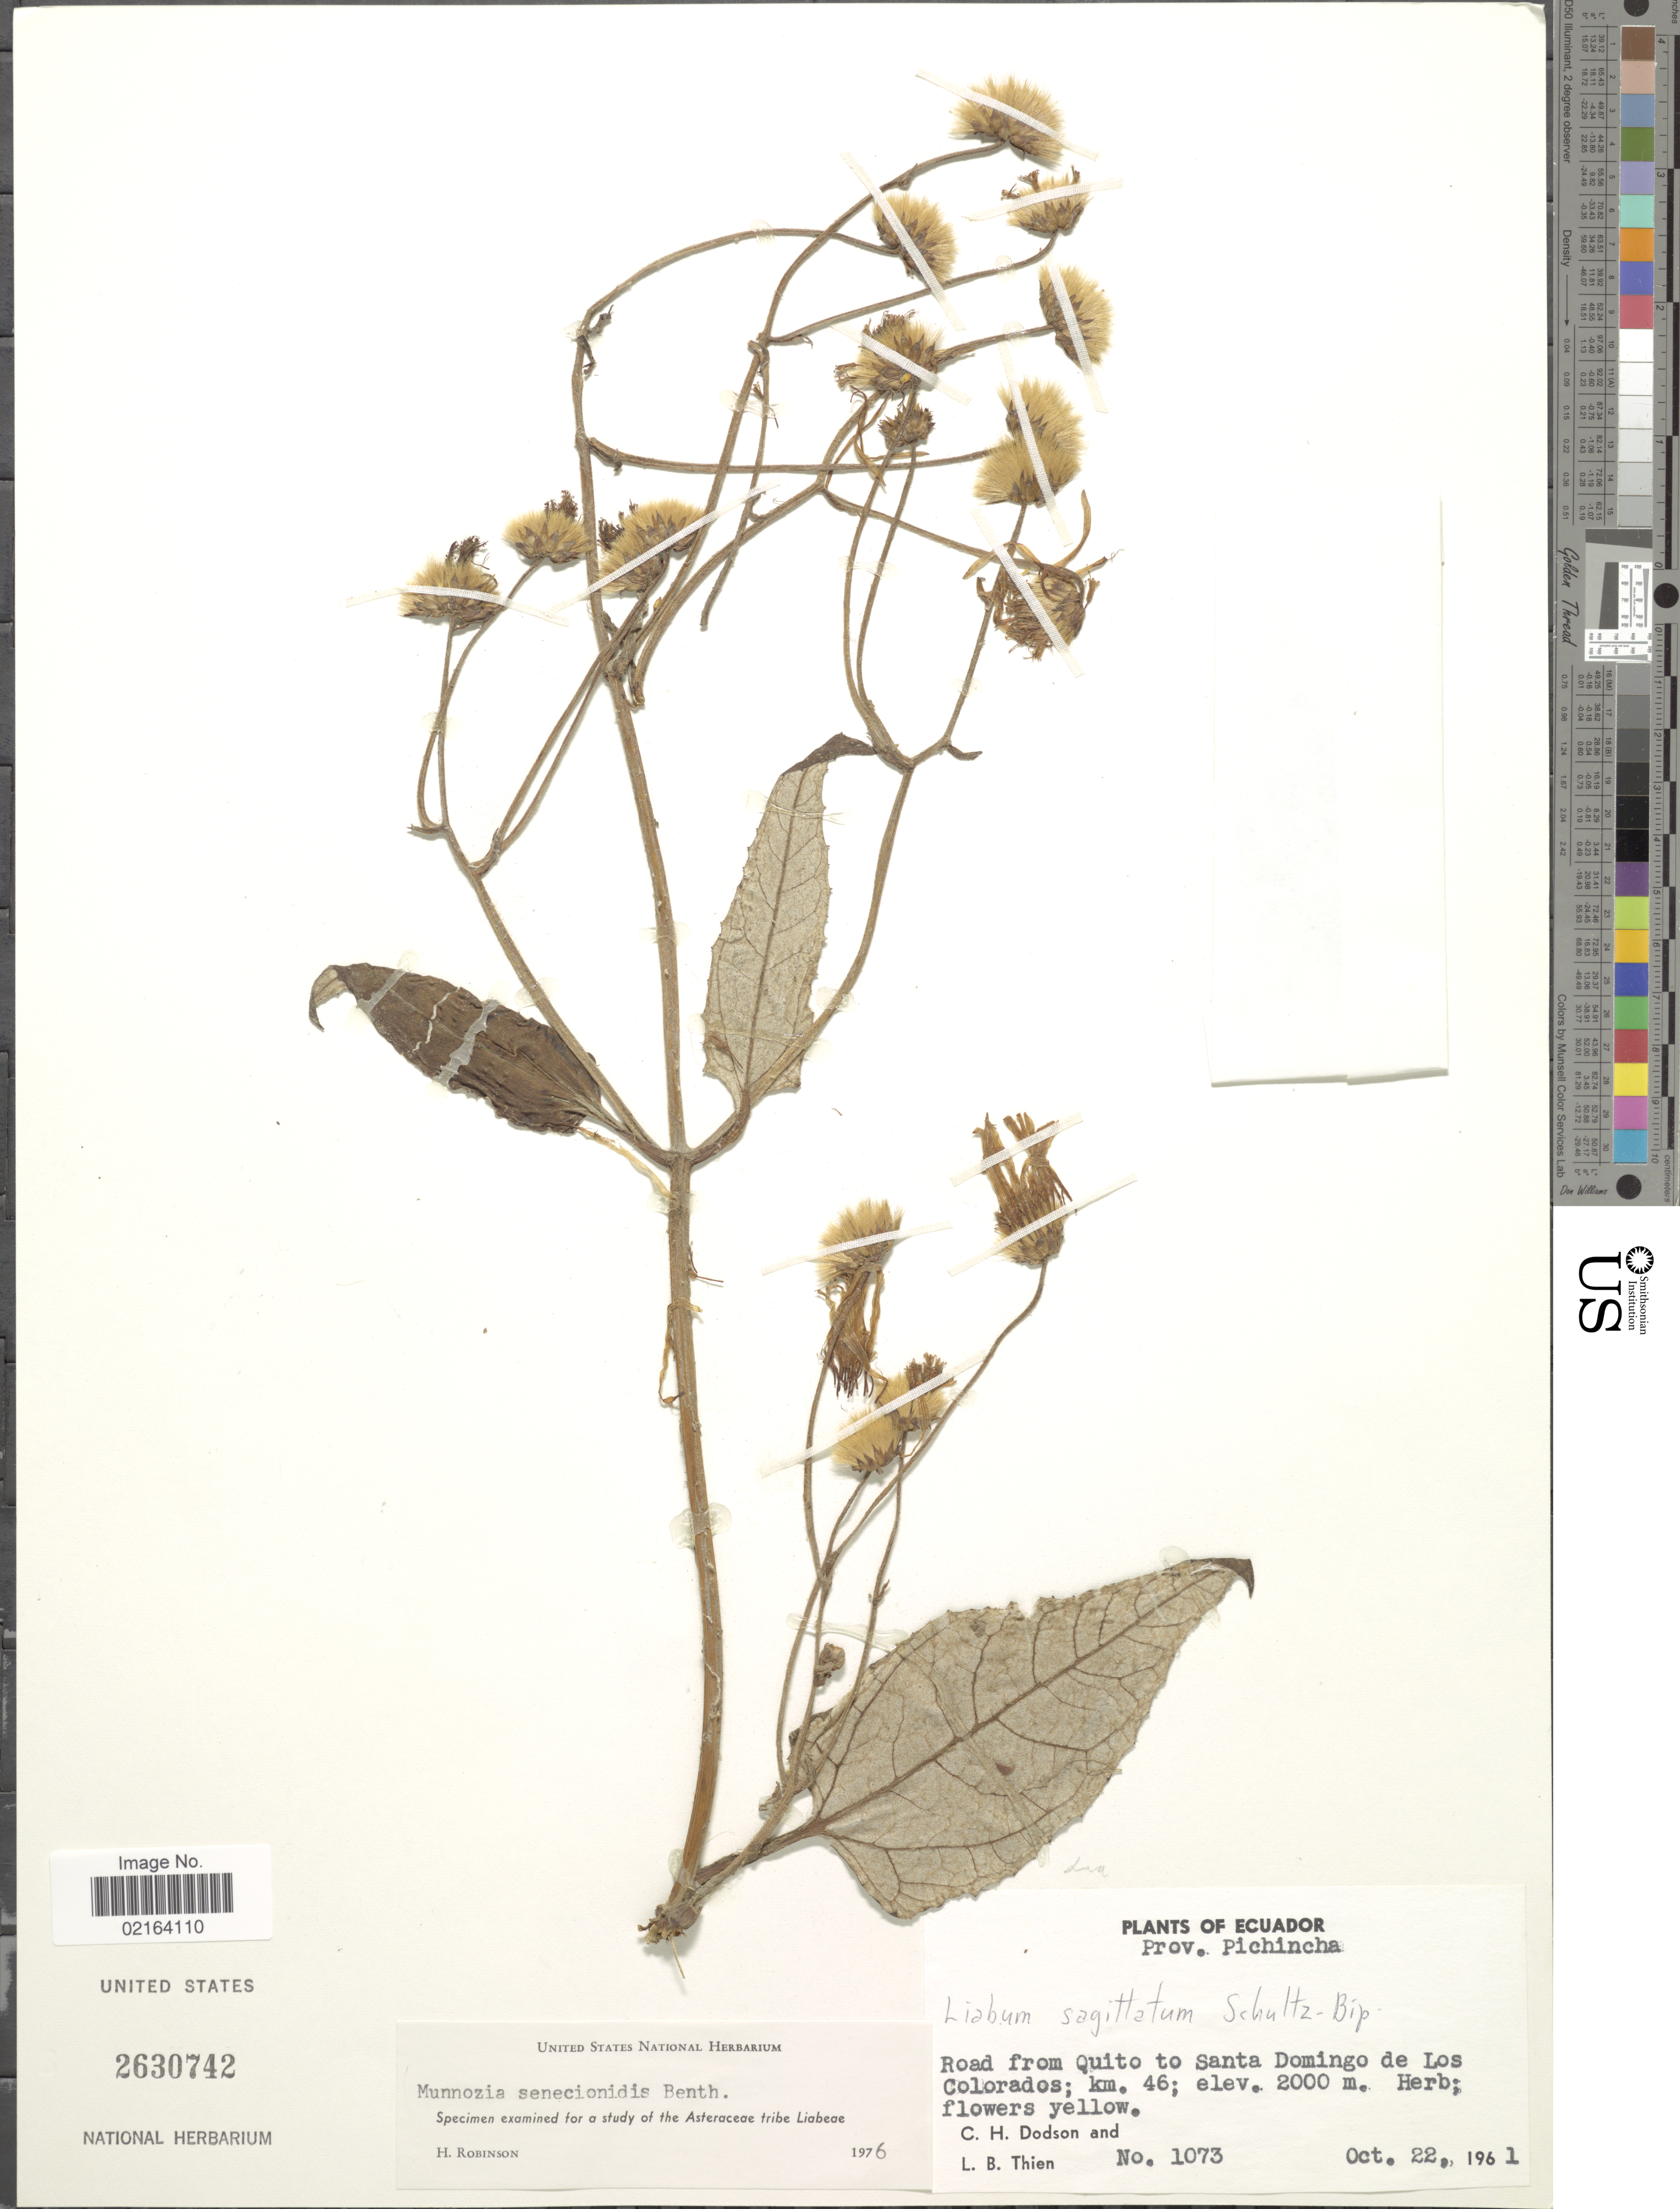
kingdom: Plantae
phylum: Tracheophyta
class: Magnoliopsida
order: Asterales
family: Asteraceae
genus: Munnozia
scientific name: Munnozia senecionidis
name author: Benth.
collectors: C. H. Dodson & L. Thien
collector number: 1073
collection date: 1961-10-22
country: Ecuador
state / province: Pichincha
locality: Prov. Pichincha, Road from Quito to Santa Domingo de Los Colorados, km. 46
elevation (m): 2000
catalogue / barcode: US 2630742